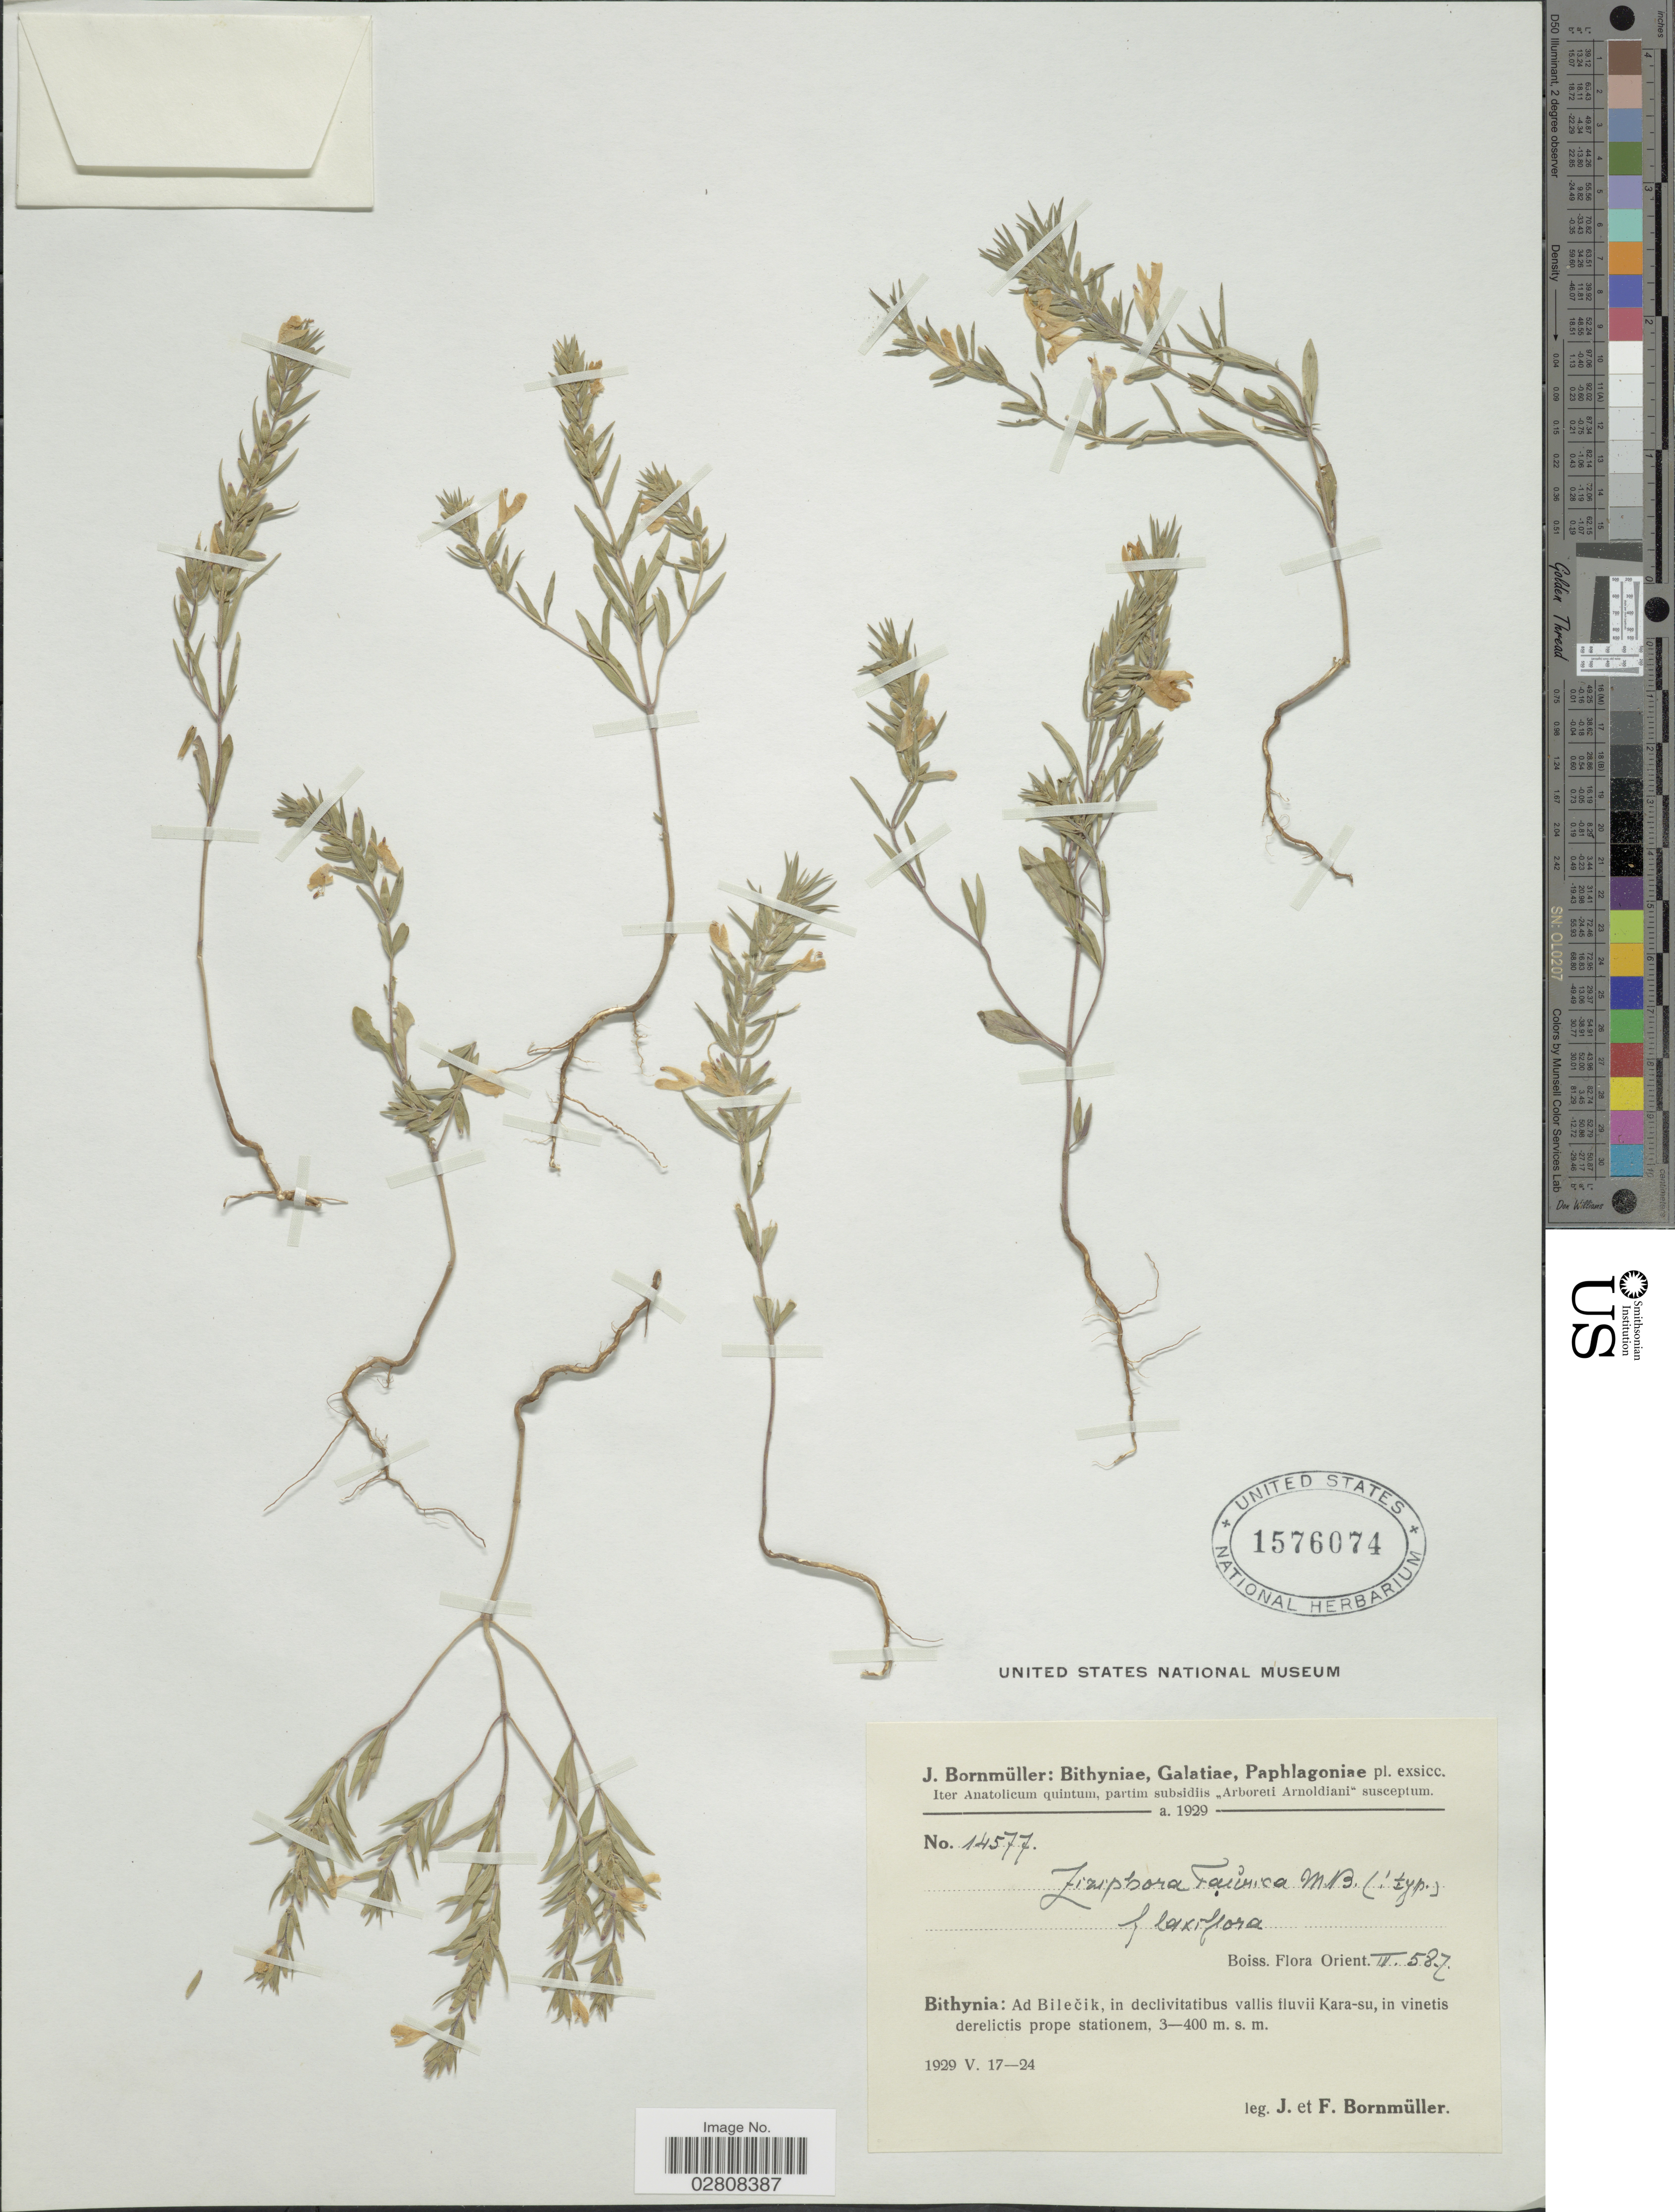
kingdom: Plantae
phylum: Tracheophyta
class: Magnoliopsida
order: Lamiales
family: Lamiaceae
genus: Ziziphora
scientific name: Ziziphora taurica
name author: M. Bieb.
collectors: J. Bornmüller & F. Bornmüller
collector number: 14577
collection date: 1929-05-17/1929-05-24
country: Turkey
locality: Bithynia: Ad Bilecik, in declivitatibus vallis fluvii Kara-su, in vinetis derelictis prope stationem.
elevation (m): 300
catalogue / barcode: US 1576074